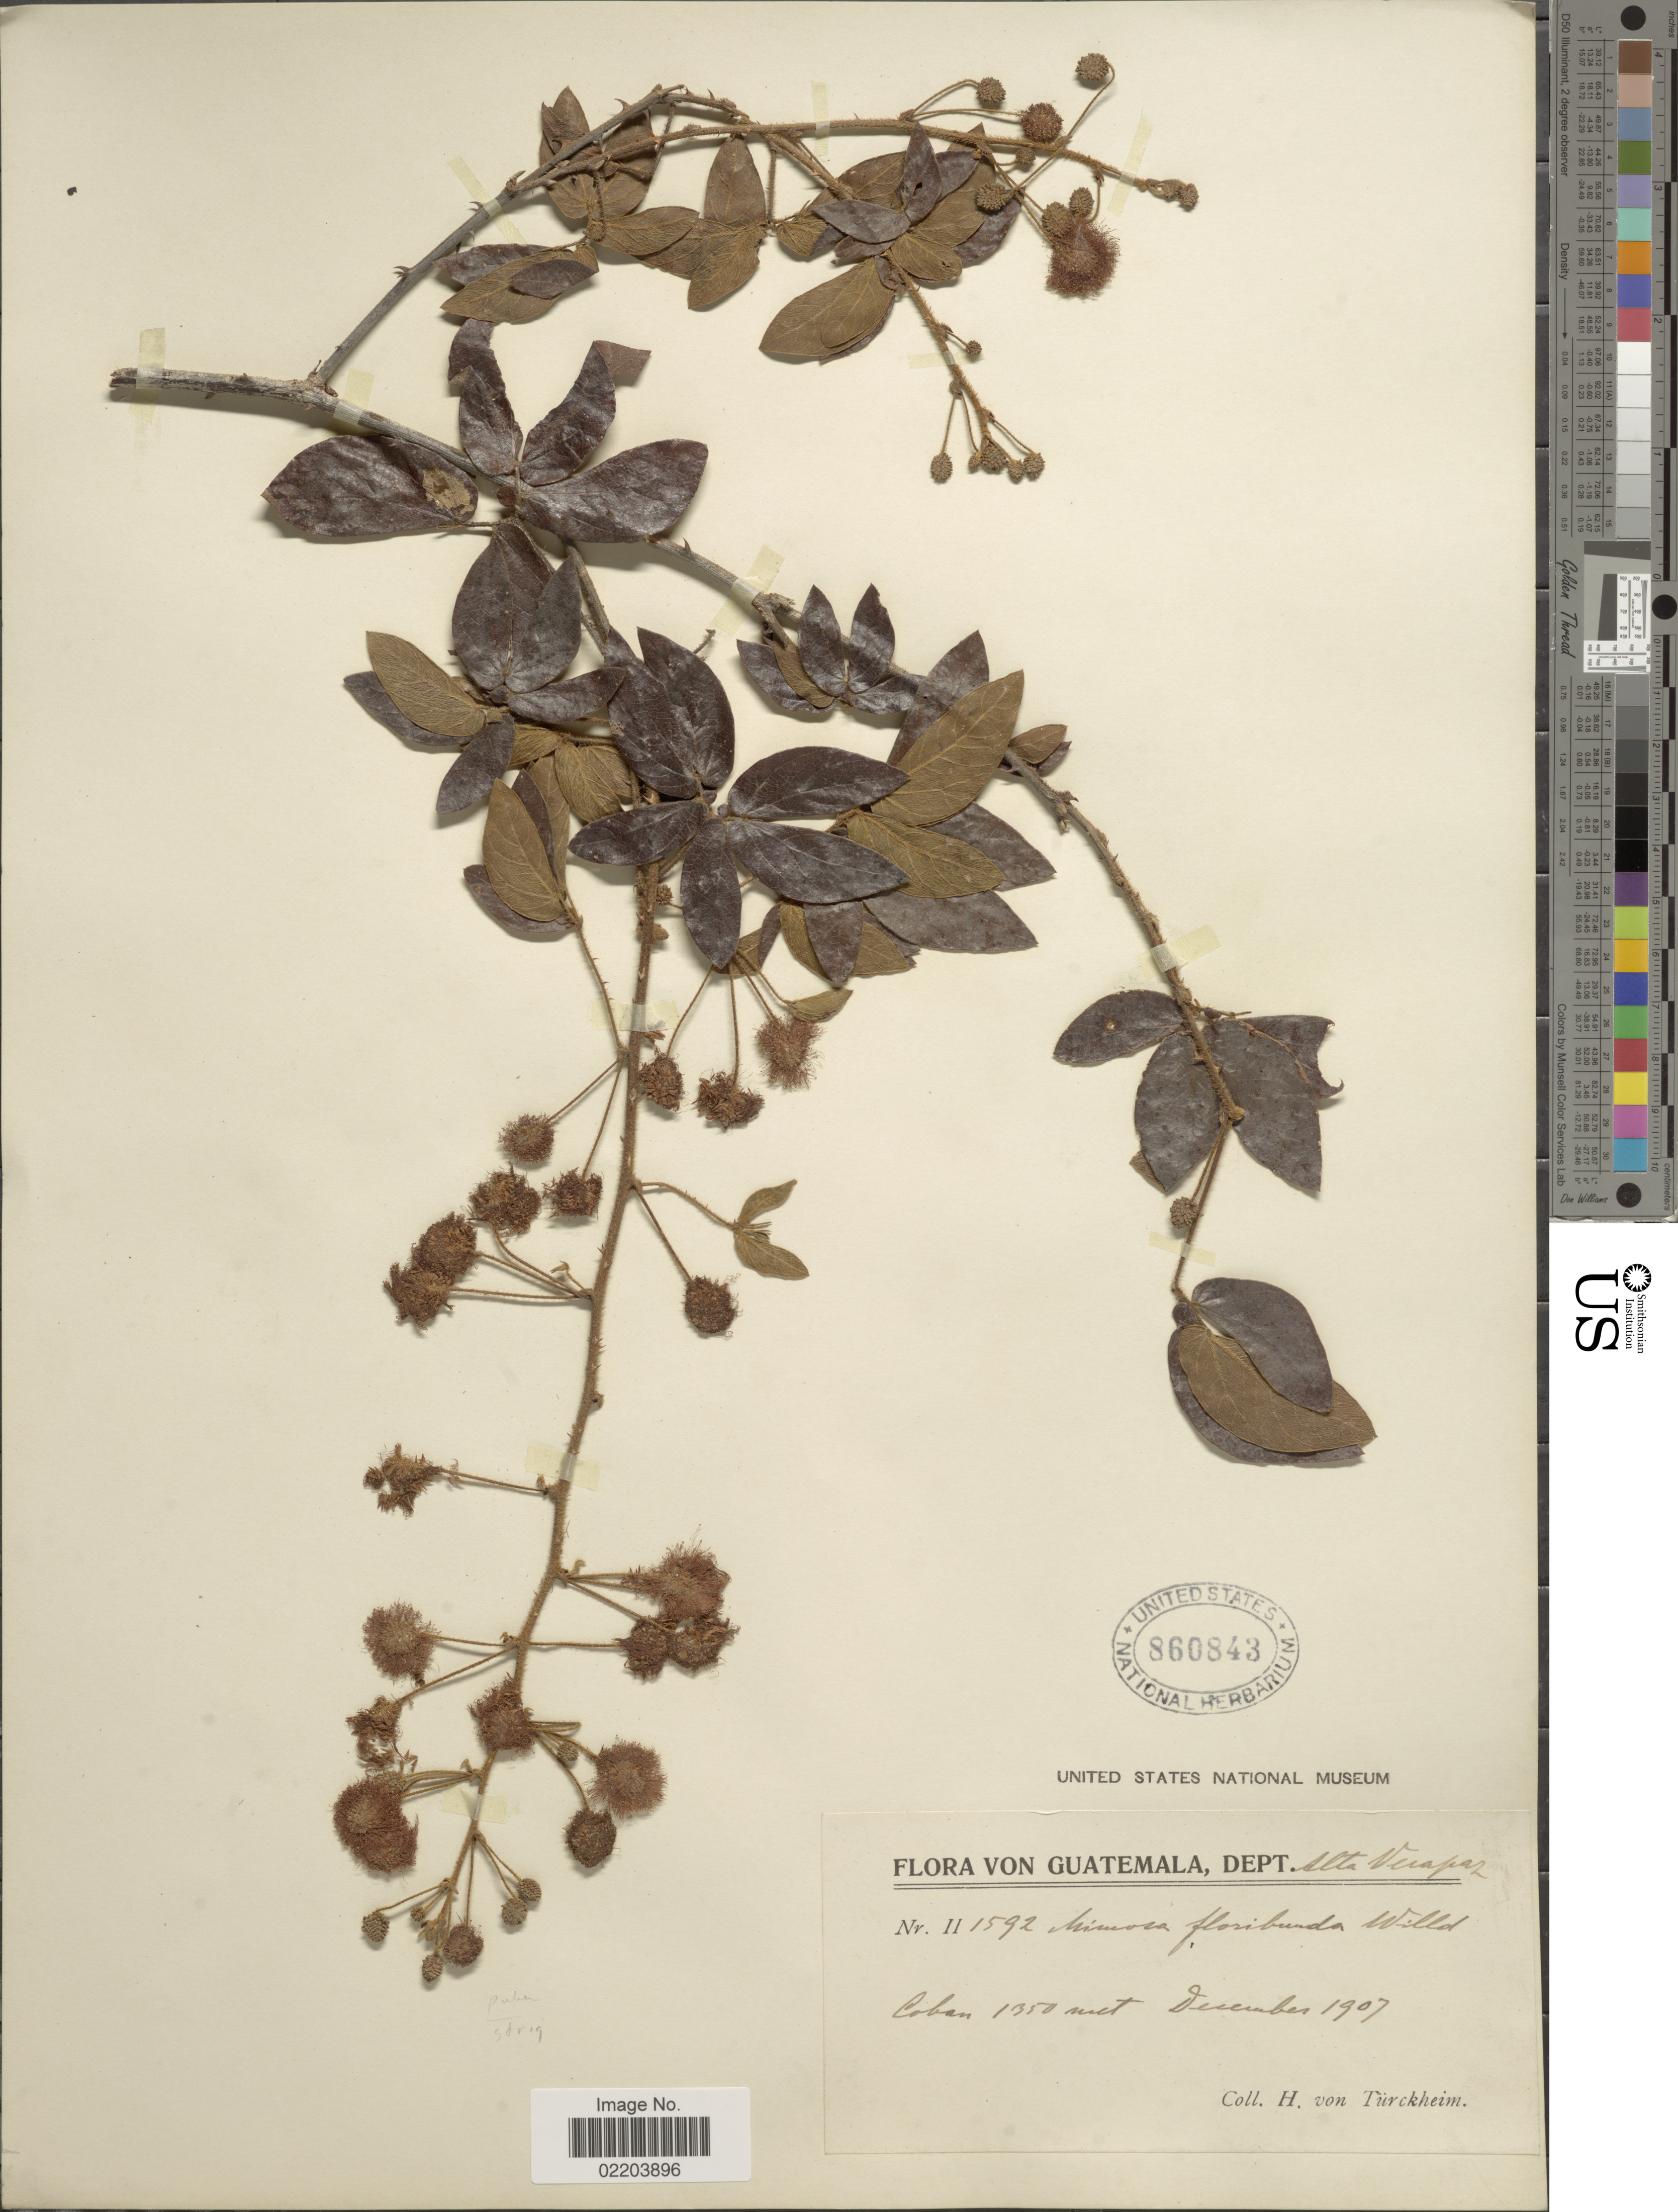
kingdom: Plantae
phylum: Tracheophyta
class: Magnoliopsida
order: Fabales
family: Fabaceae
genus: Mimosa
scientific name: Mimosa albida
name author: Humb. & Bonpl. ex Willd.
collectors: H. von Türckheim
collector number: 1592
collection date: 1907-12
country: Guatemala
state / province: Alta Verapaz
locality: Dept. Alta Verapaz, Coban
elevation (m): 1350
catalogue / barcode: US 860843